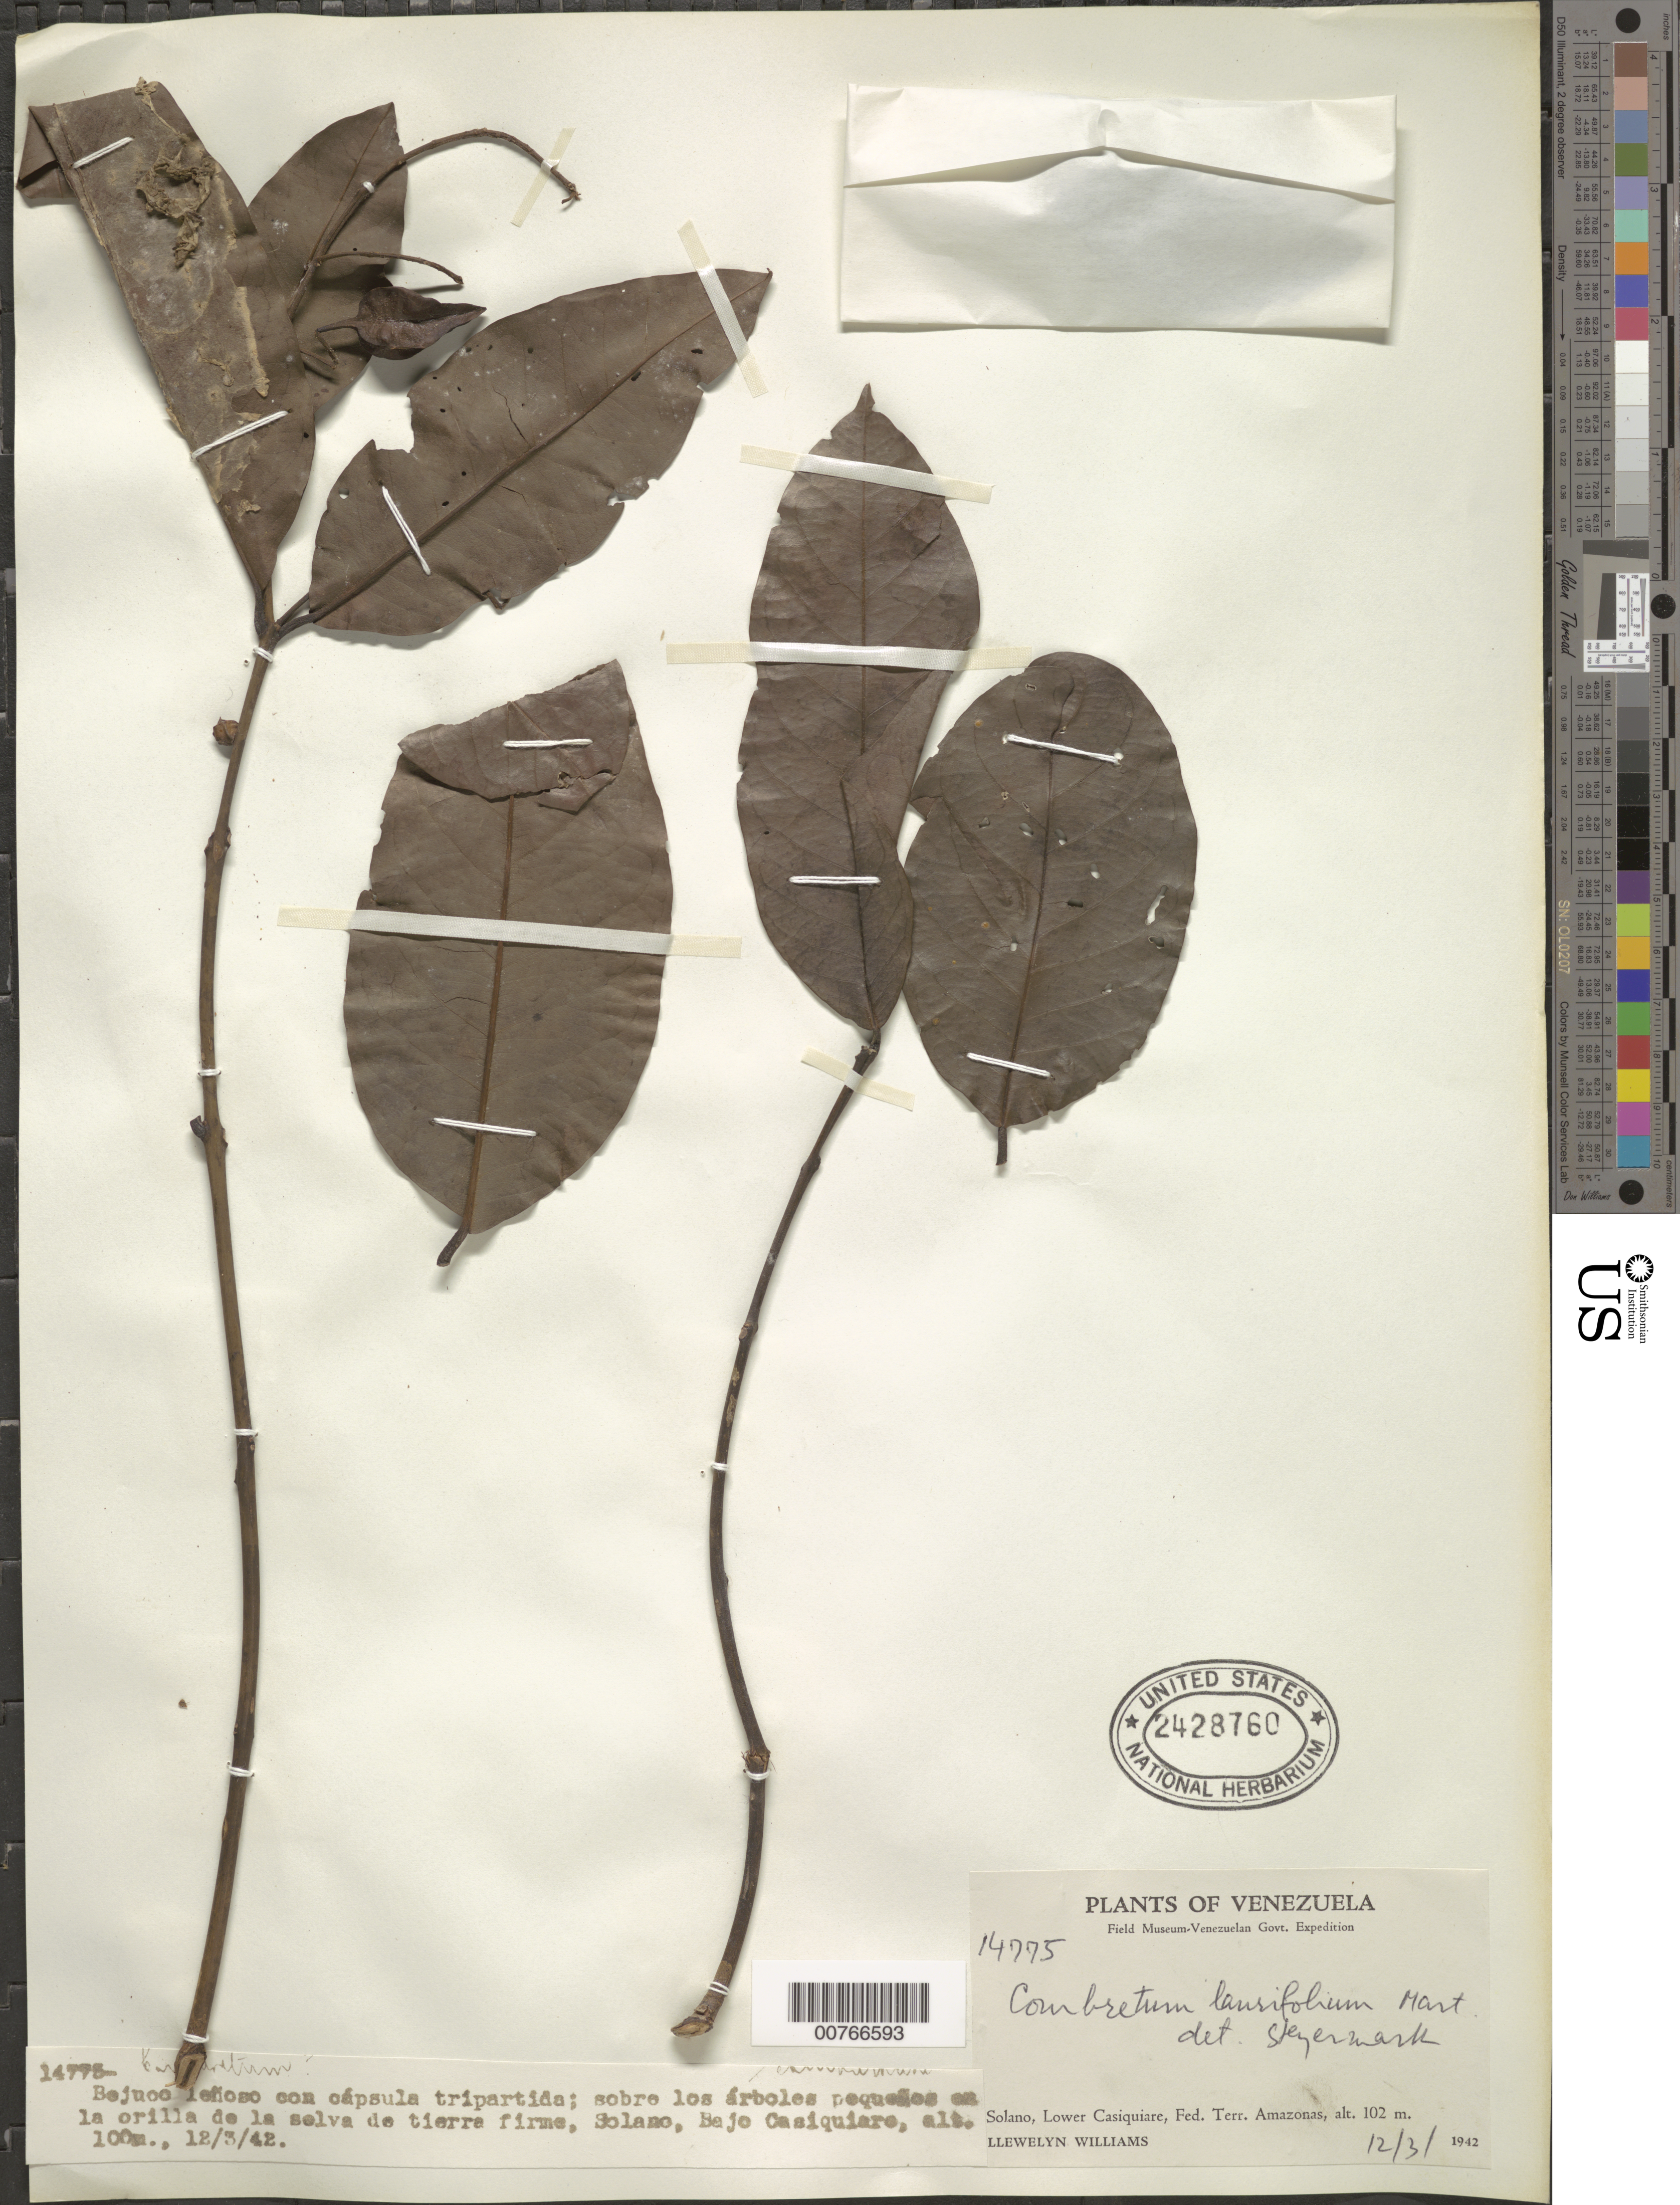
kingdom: Plantae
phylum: Tracheophyta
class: Magnoliopsida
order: Myrtales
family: Combretaceae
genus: Combretum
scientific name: Combretum pyramidatum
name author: Desv.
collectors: Ll. Williams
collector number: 14775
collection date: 1942-03-12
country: Venezuela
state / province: Amazonas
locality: Solano, Lower caisquiare, Fed. Terr. Bajo Casiquiare.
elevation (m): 100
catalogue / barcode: US 2428760